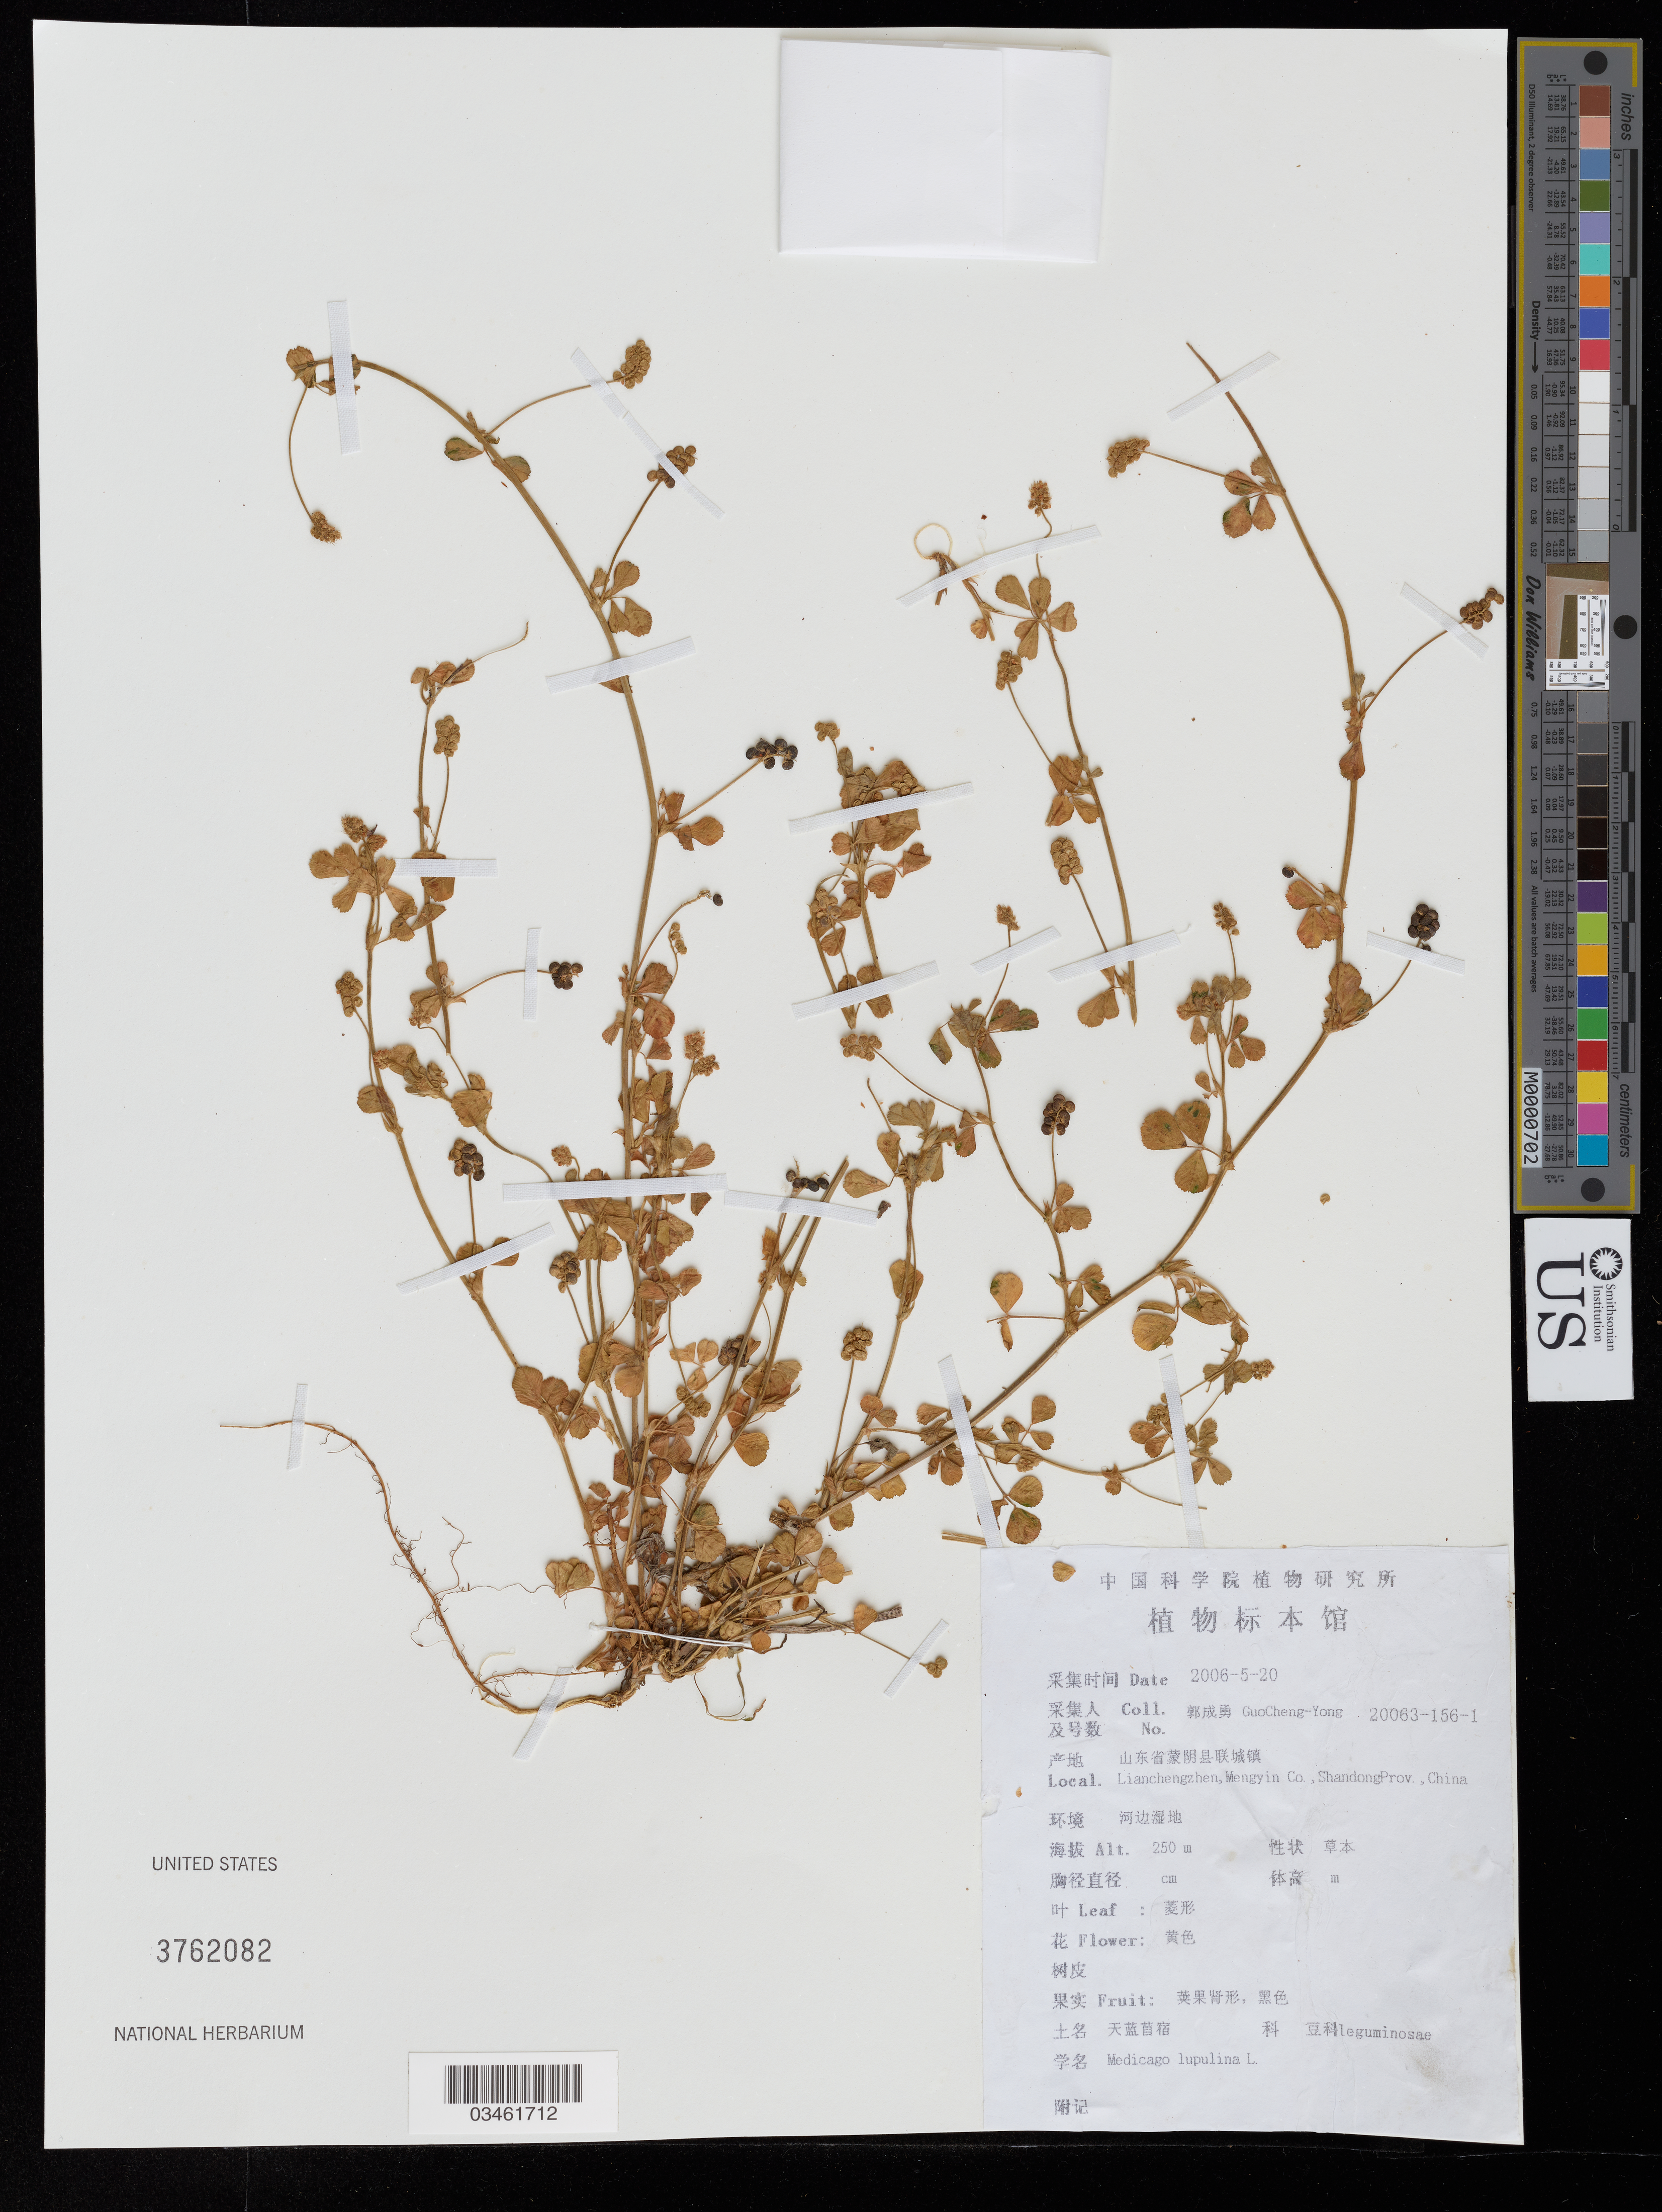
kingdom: Plantae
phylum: Tracheophyta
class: Magnoliopsida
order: Fabales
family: Fabaceae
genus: Medicago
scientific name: Medicago lupulina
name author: L.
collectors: Guo cheng-yong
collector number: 20063-156-1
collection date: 2006-05-20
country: China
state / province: Shandong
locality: Lianchengzhen, Mengyin Co.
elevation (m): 250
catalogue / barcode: US 3762082